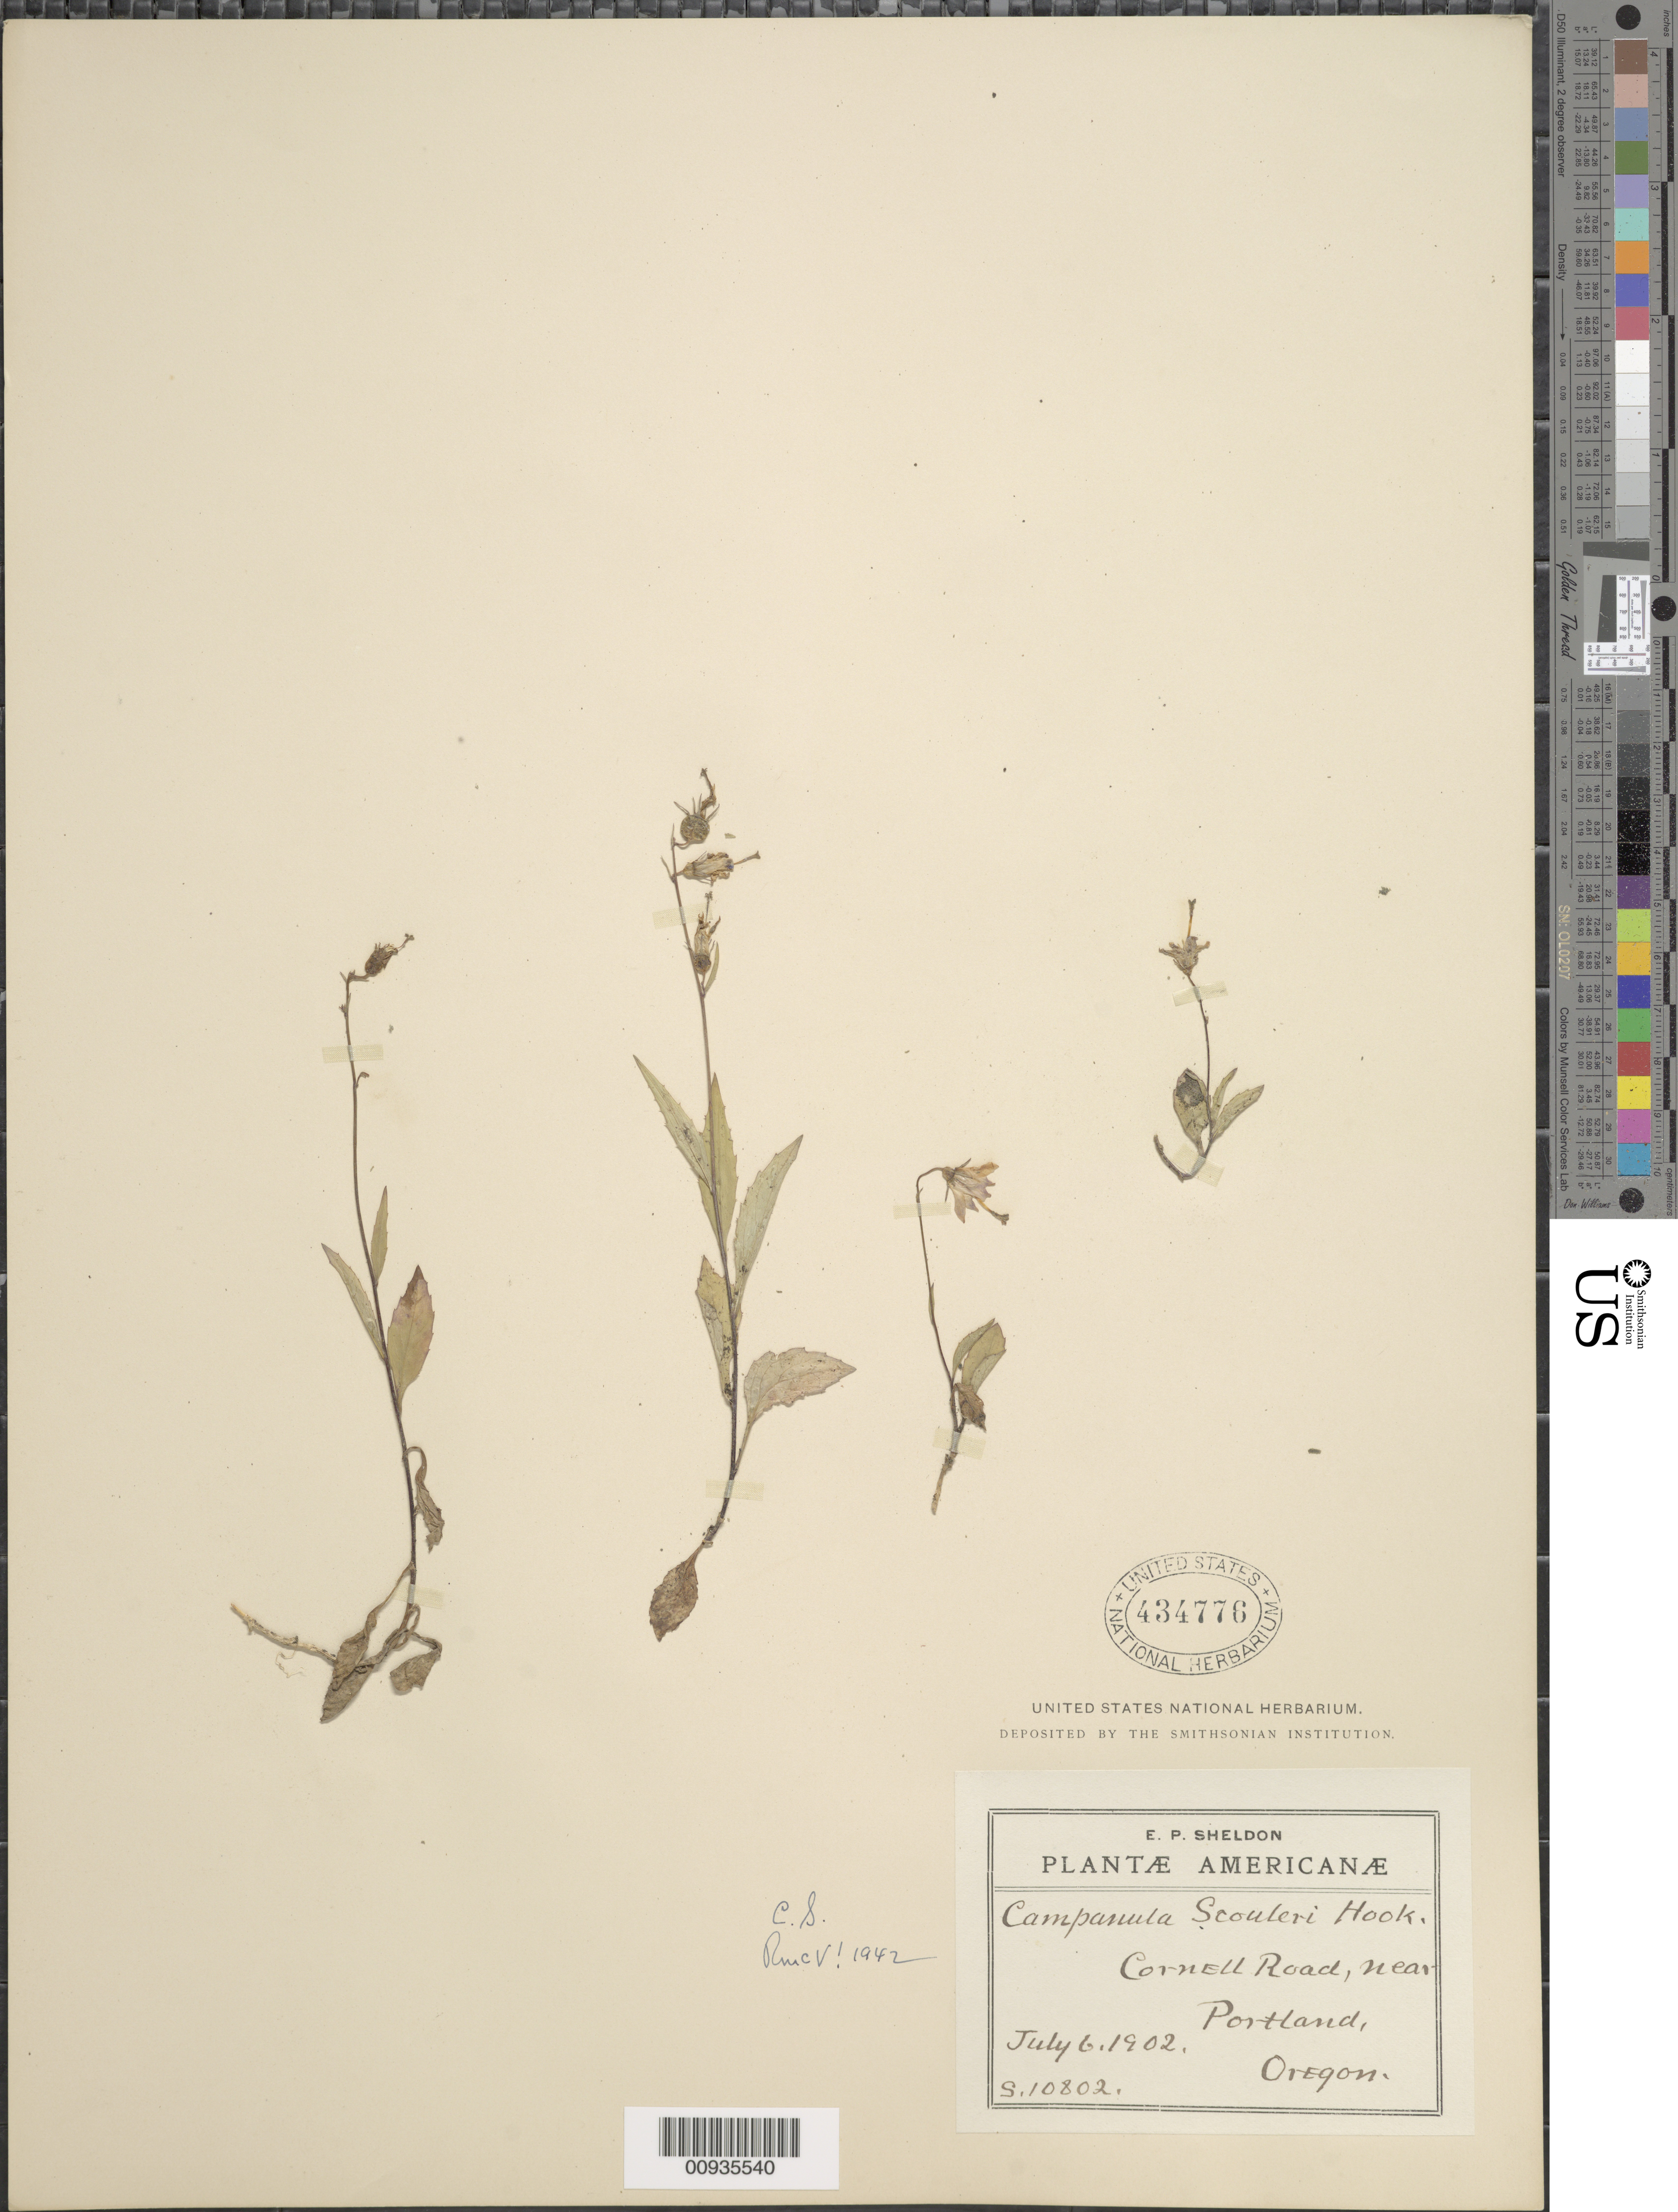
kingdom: Plantae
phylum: Tracheophyta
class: Magnoliopsida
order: Asterales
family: Campanulaceae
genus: Campanula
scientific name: Campanula scouleri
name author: Hook.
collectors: E. P. Sheldon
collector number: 10802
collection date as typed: July 6, 1902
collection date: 1902-07-06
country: United States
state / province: Oregon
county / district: Multnomah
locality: Cornell Road, near Portland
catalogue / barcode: US 434776